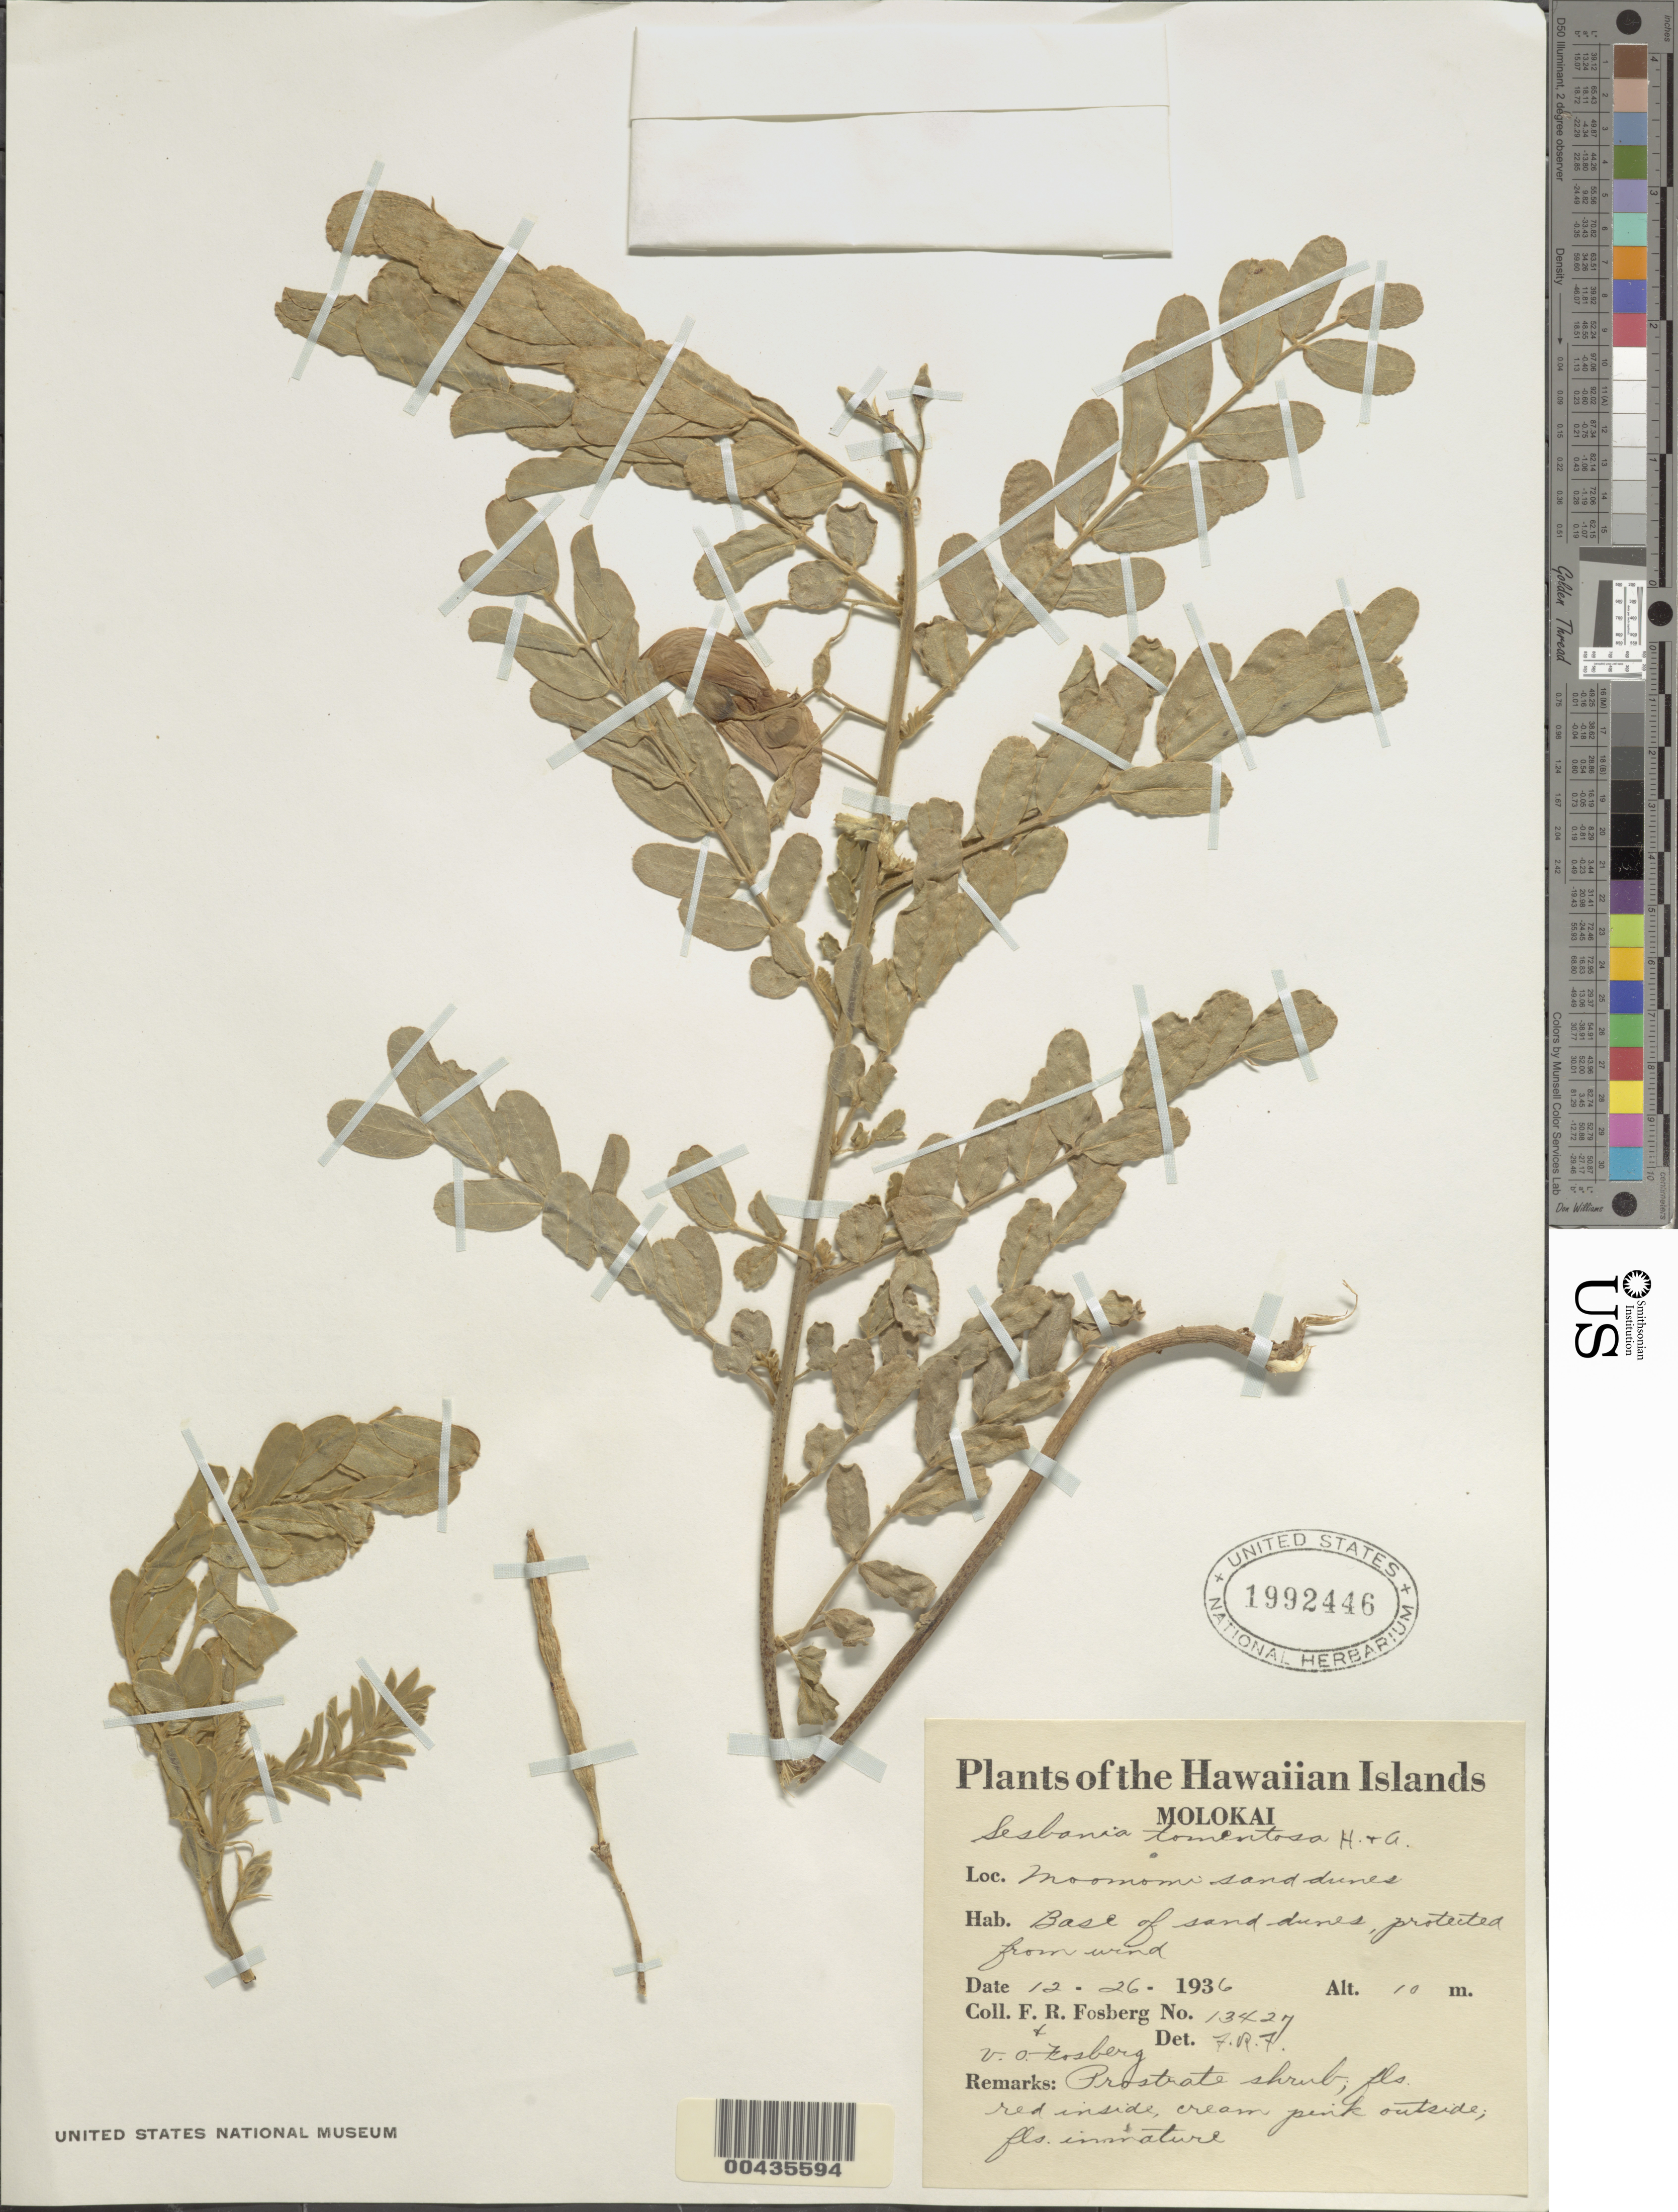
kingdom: Plantae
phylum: Tracheophyta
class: Magnoliopsida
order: Fabales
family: Fabaceae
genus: Sesbania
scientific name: Sesbania tomentosa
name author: Hook. & Arn.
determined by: Fosberg, F. R.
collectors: F. R. Fosberg & V. O. Fosberg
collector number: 13427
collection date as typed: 26 Dec 1936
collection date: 1936-12-26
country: United States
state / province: Hawaii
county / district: Maui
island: Moloka'i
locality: Moomomi sand dunes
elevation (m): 10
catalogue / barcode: US 1992446